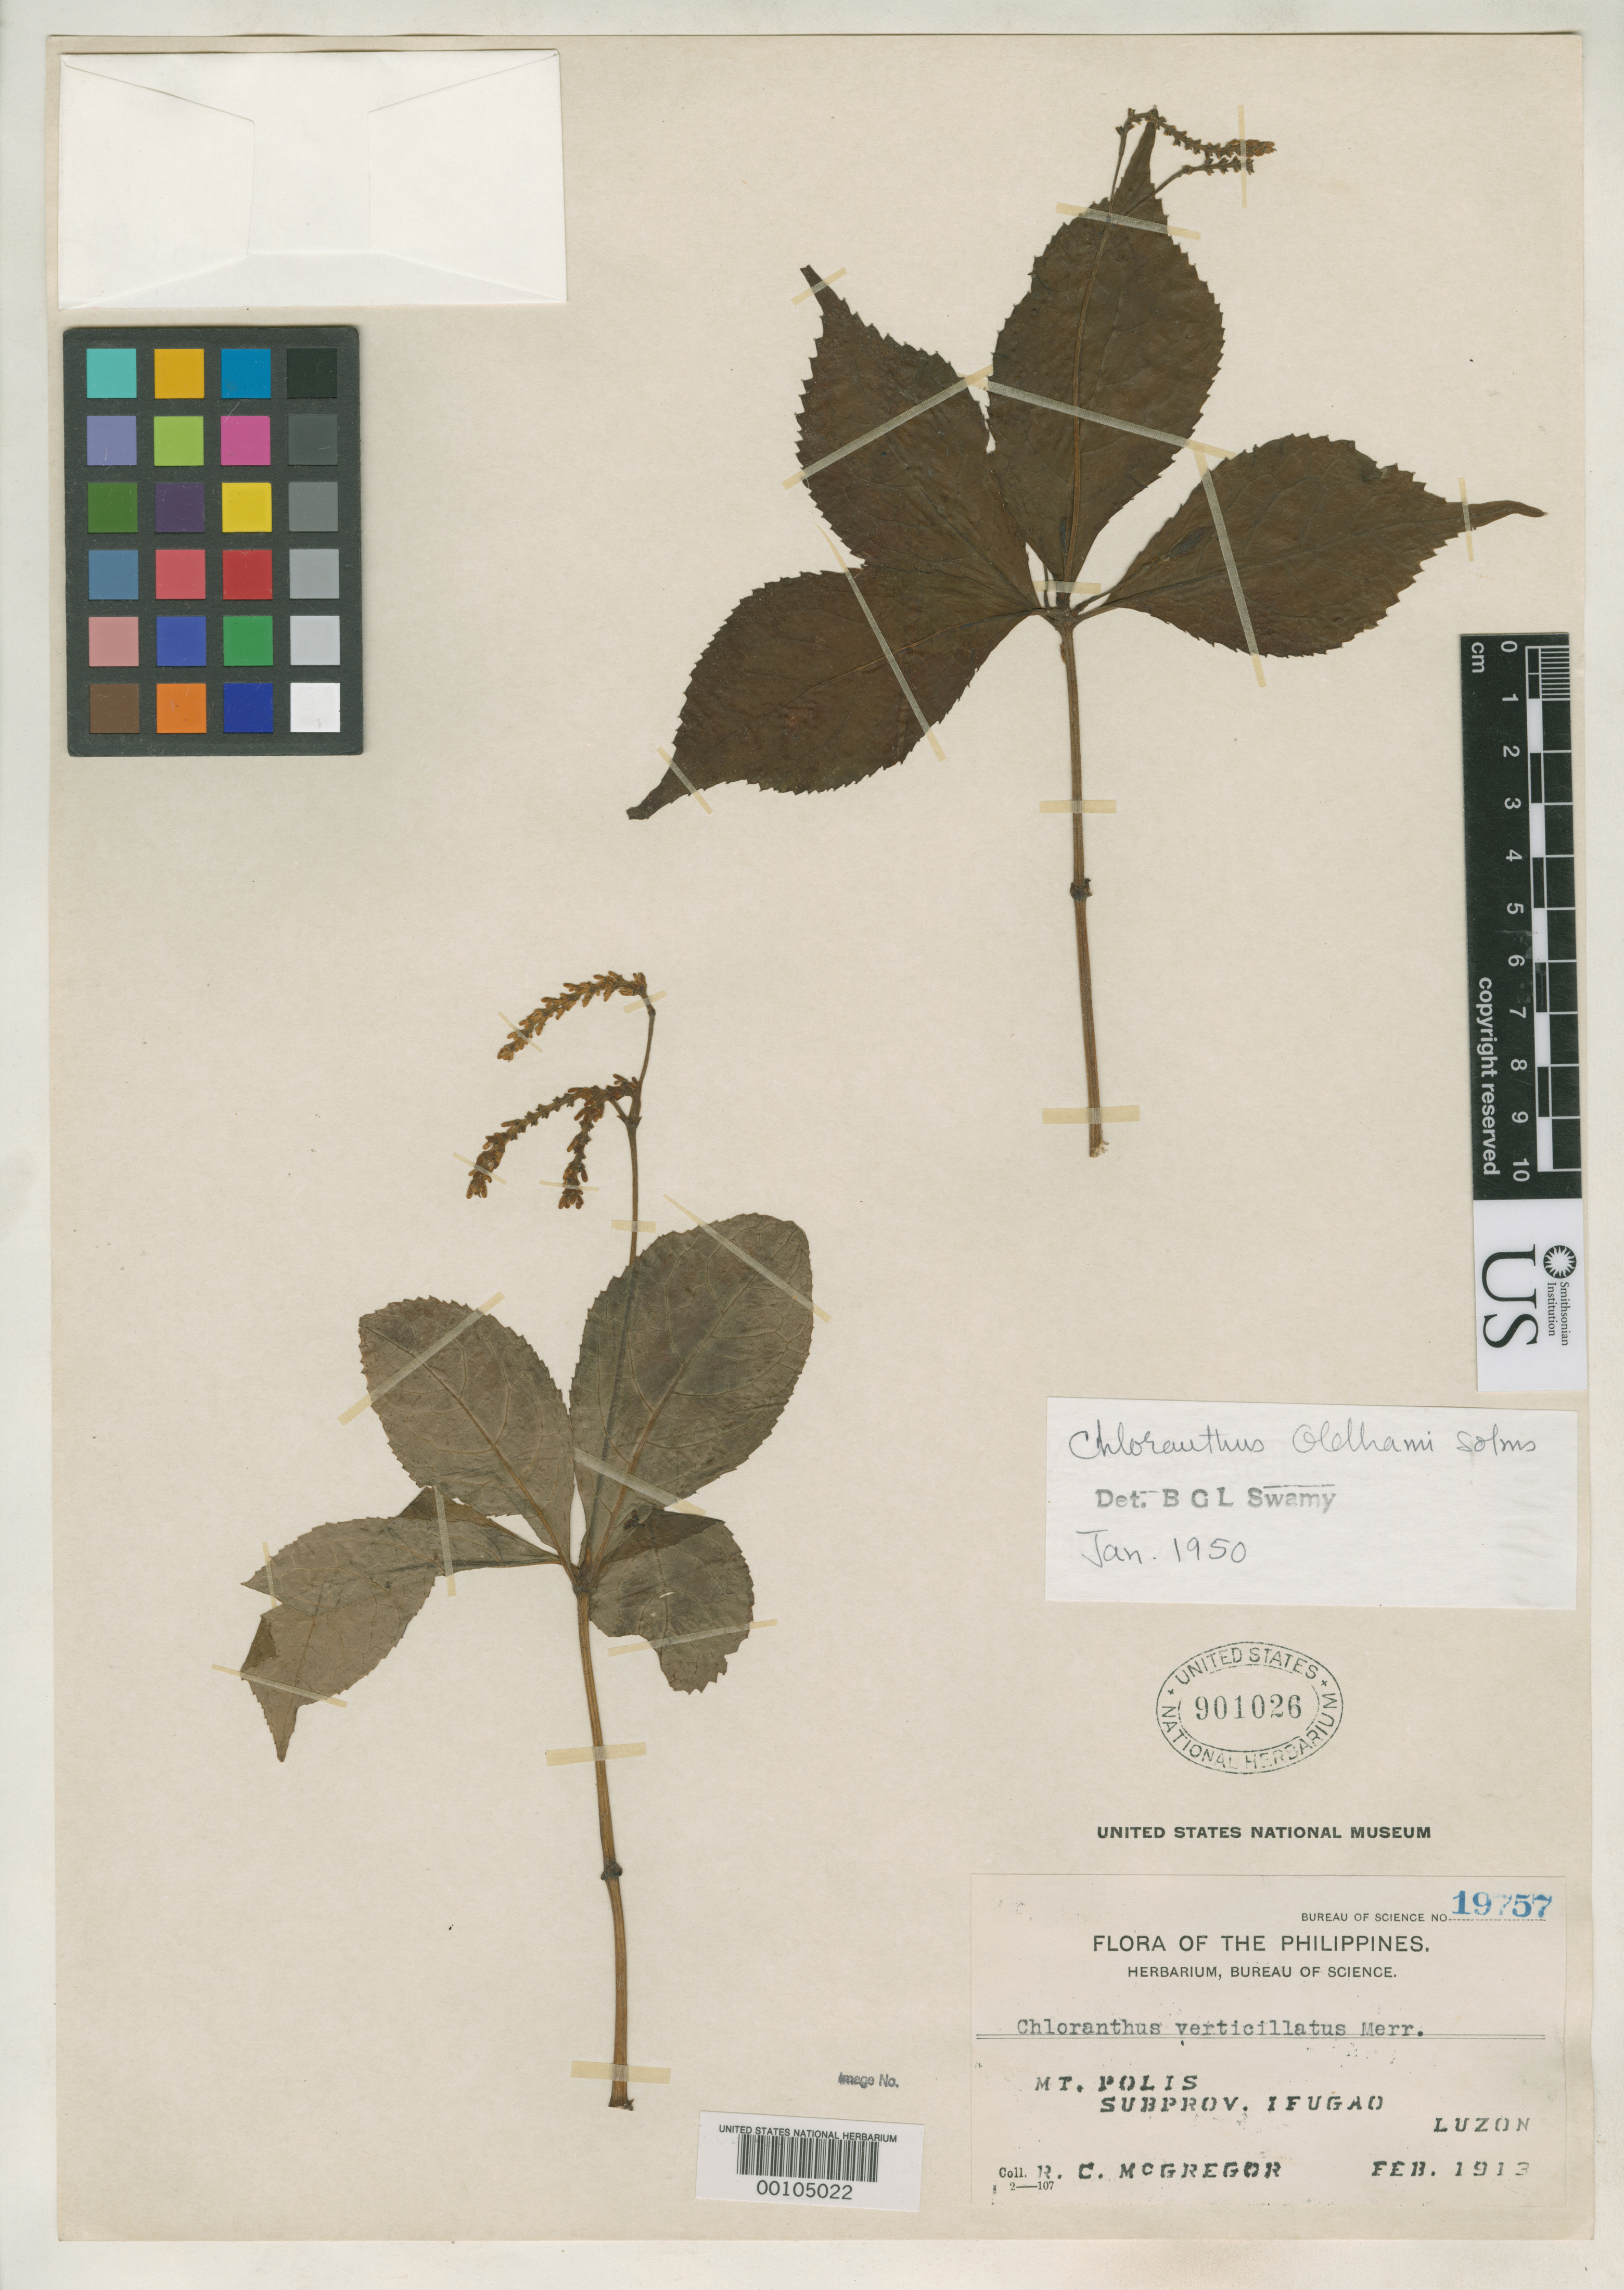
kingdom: Plantae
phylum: Tracheophyta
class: Magnoliopsida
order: Chloranthales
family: Chloranthaceae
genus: Chloranthus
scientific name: Chloranthus verticillatus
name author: Merr.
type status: Isotype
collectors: R. C. McGregor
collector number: Bur. Sci. 19757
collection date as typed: Feb 1913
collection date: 1913-02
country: Philippines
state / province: Cordillera (Administrative Region)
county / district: Ifugao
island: Luzon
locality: Mt. Polis.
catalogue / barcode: US 901026